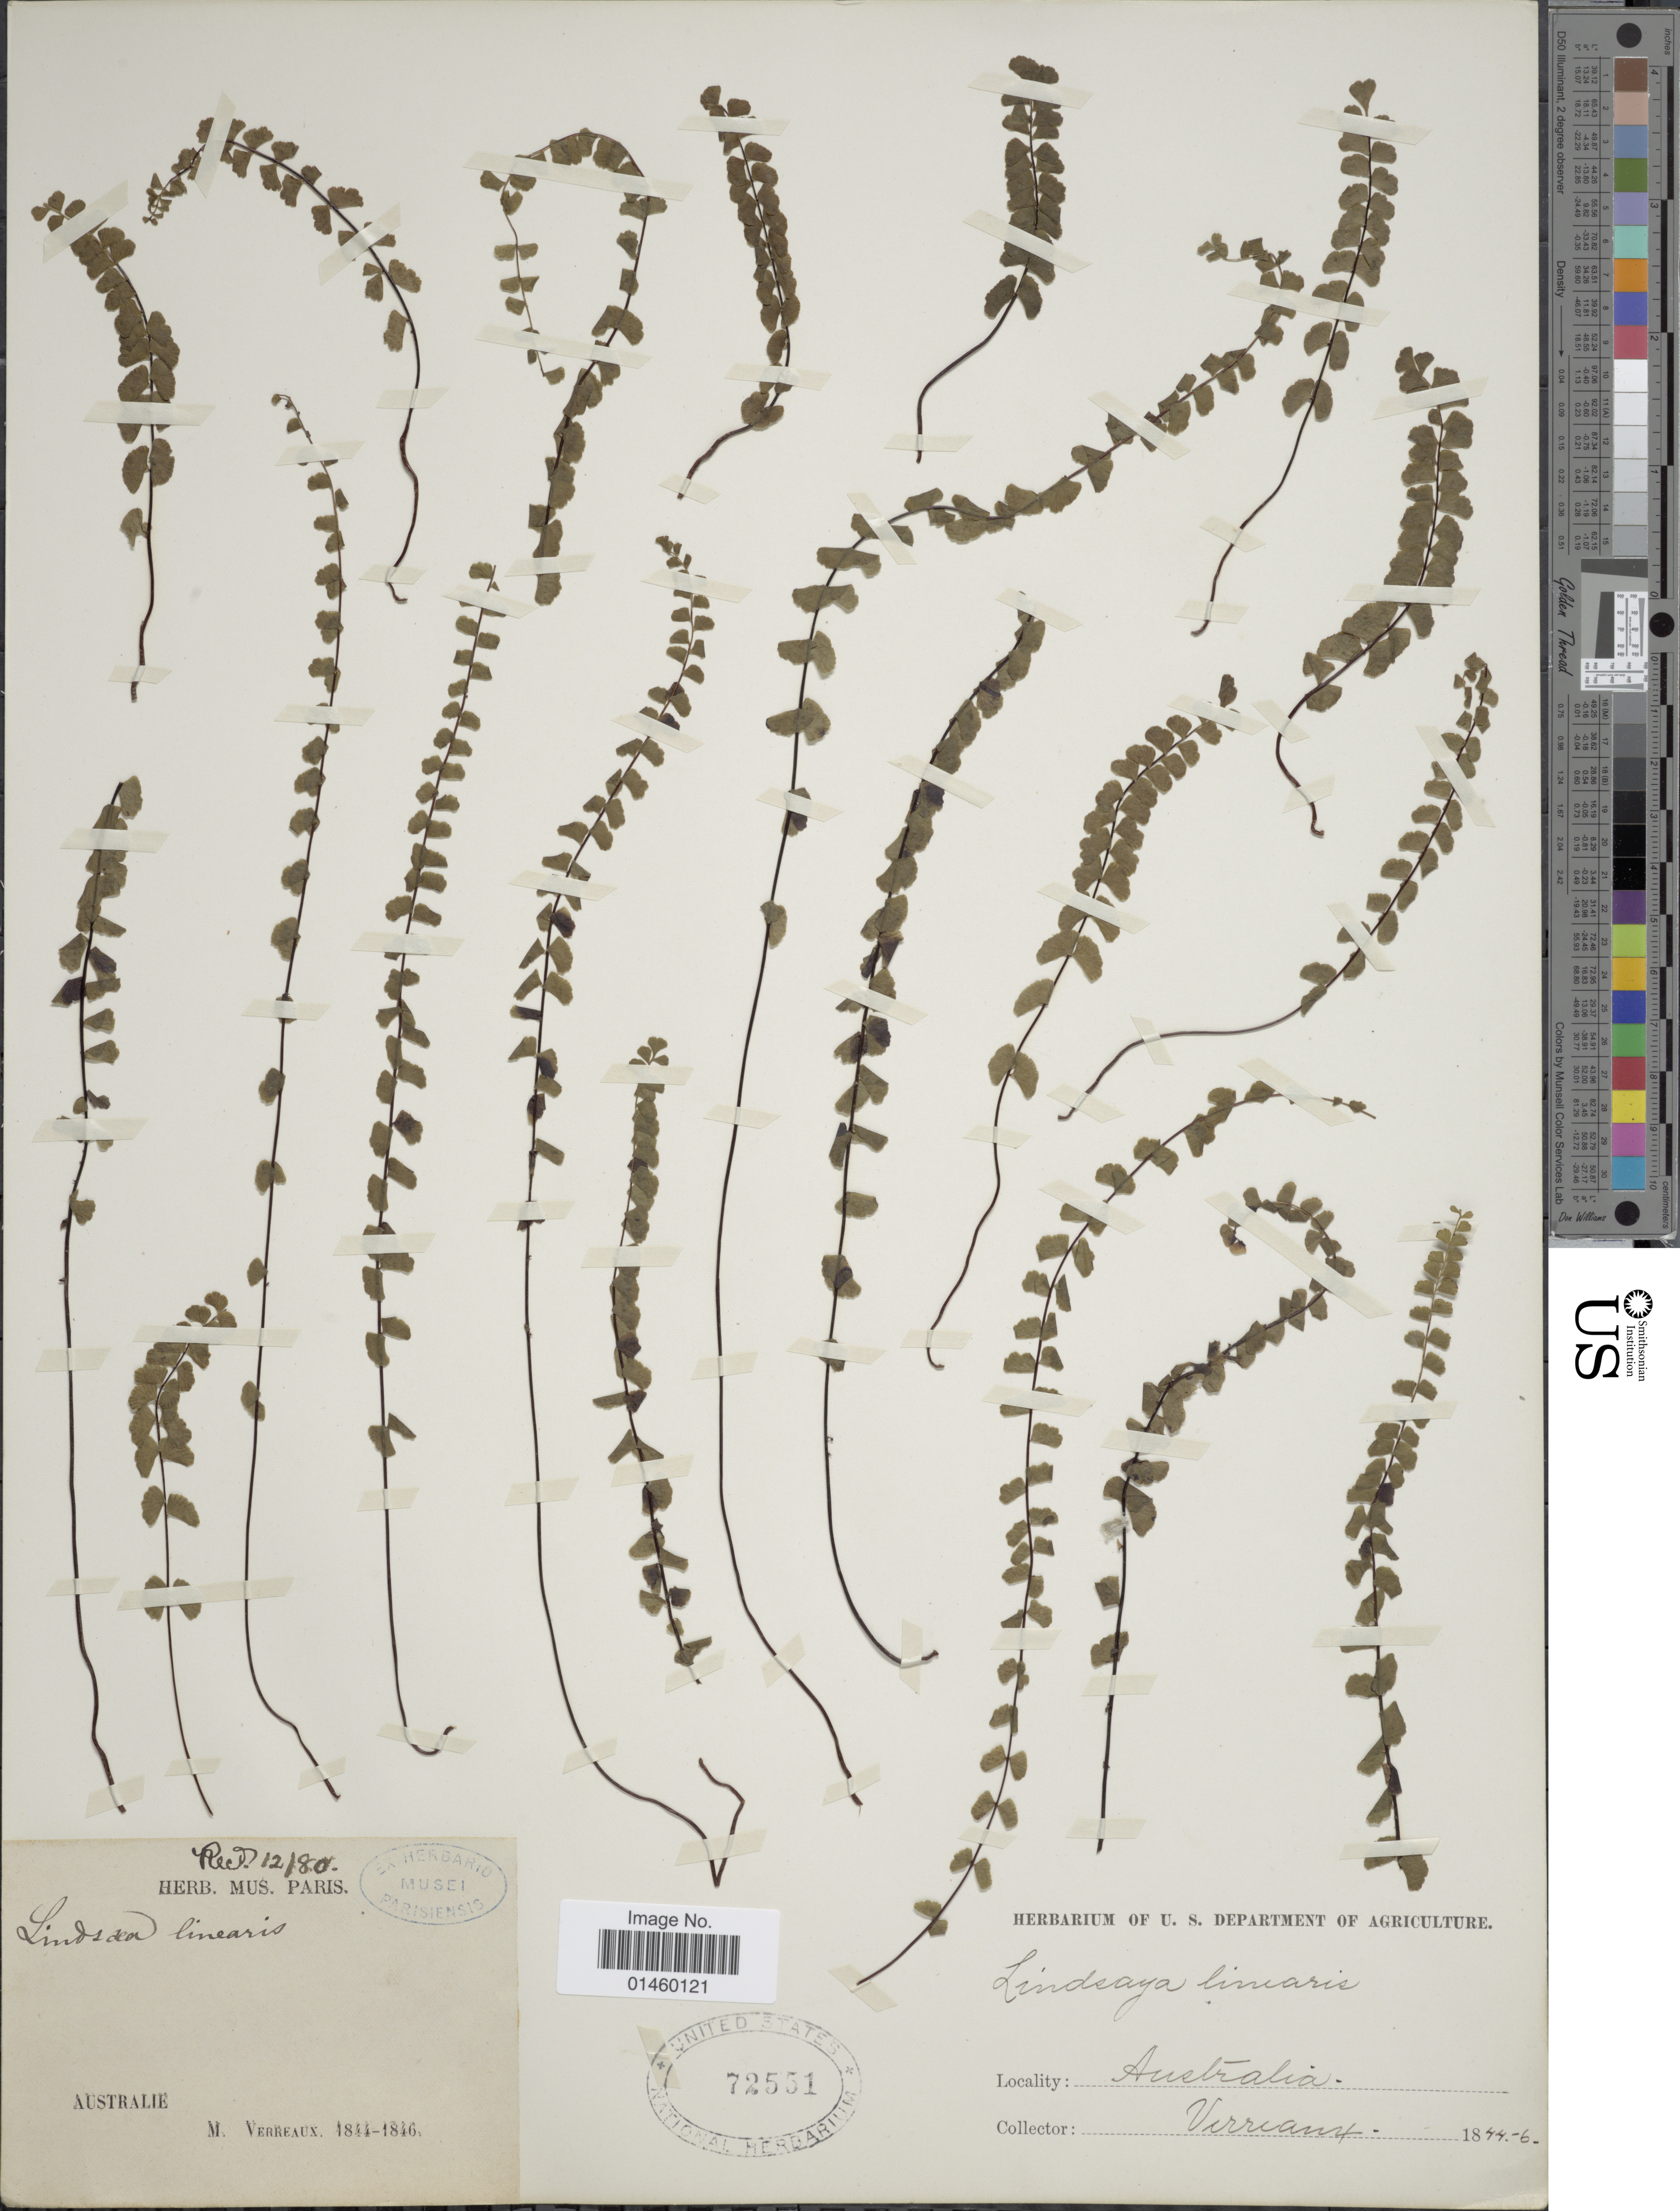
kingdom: Plantae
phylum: Tracheophyta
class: Polypodiopsida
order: Polypodiales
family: Lindsaeaceae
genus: Lindsaea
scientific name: Lindsaea linearis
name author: Sw.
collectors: M. Verreaux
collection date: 1844/1846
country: Australia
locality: Australie.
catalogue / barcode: US 72551